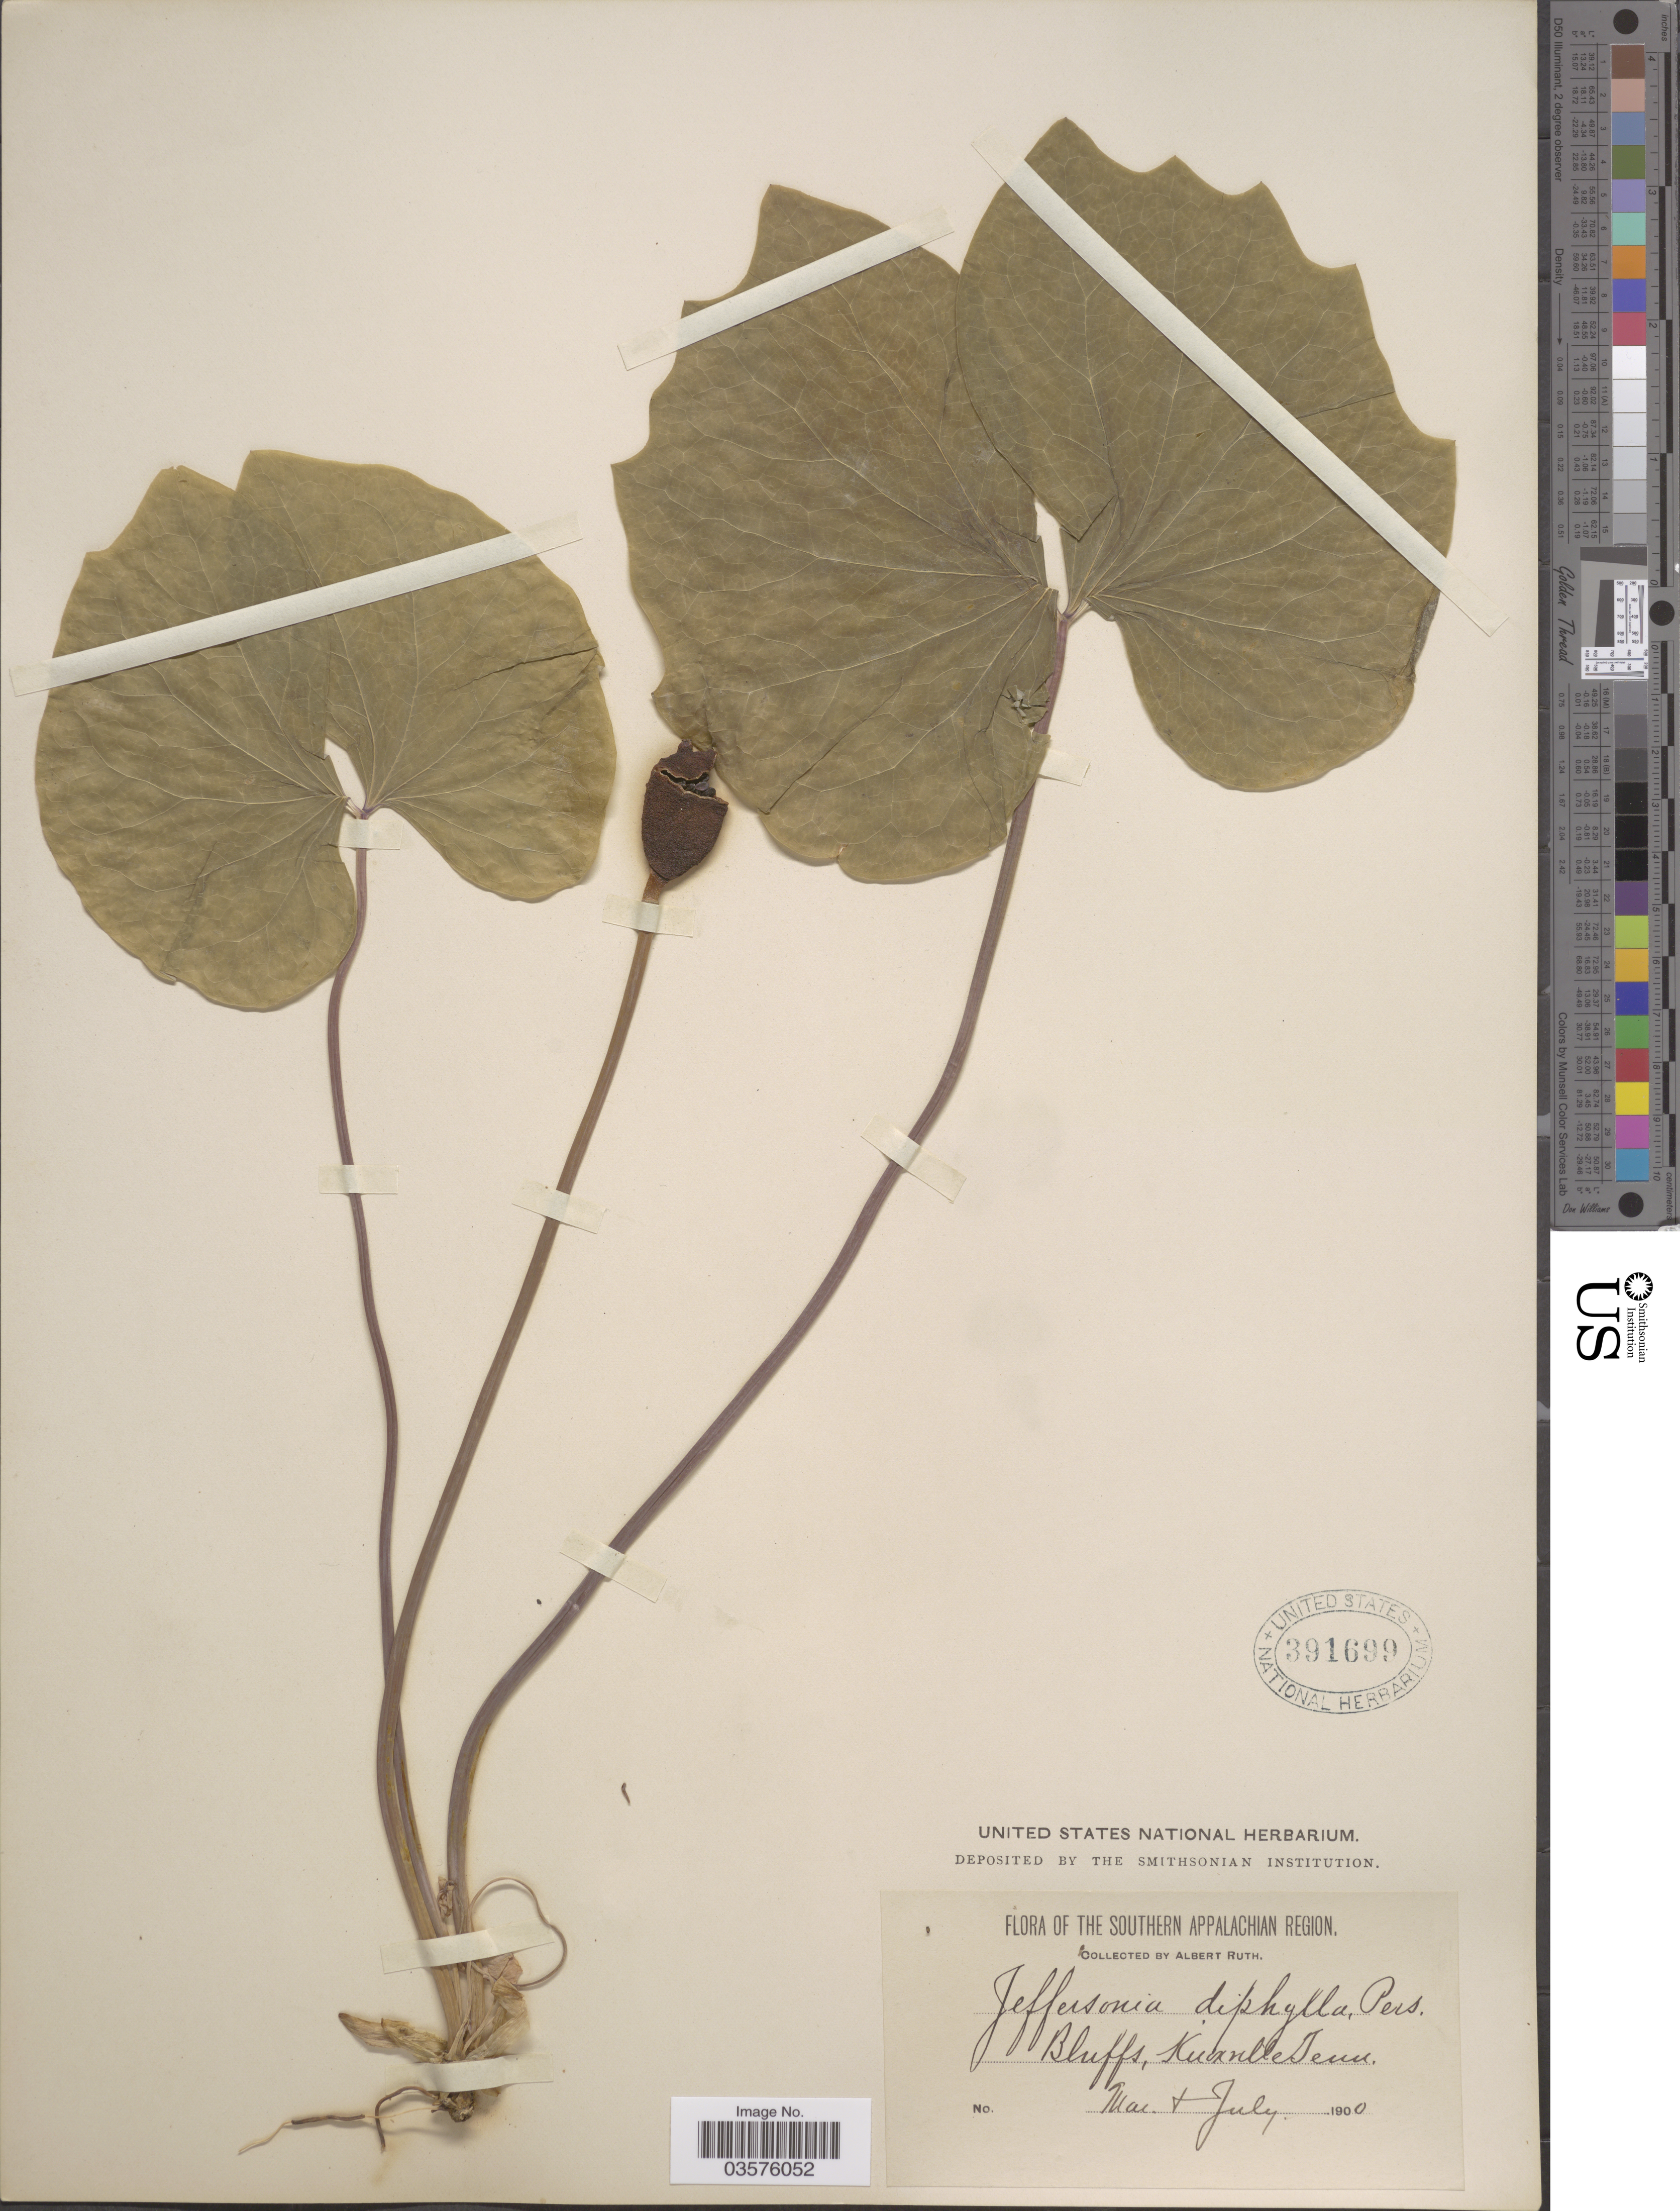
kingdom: Plantae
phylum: Tracheophyta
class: Magnoliopsida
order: Ranunculales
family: Berberidaceae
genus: Jeffersonia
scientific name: Jeffersonia diphylla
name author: (L.) Pers.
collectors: A. Ruth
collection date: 1900-03/1900-07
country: United States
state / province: Tennessee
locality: The Southern Appalachian Region. Bluffs, Knoxville.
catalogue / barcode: US 391699